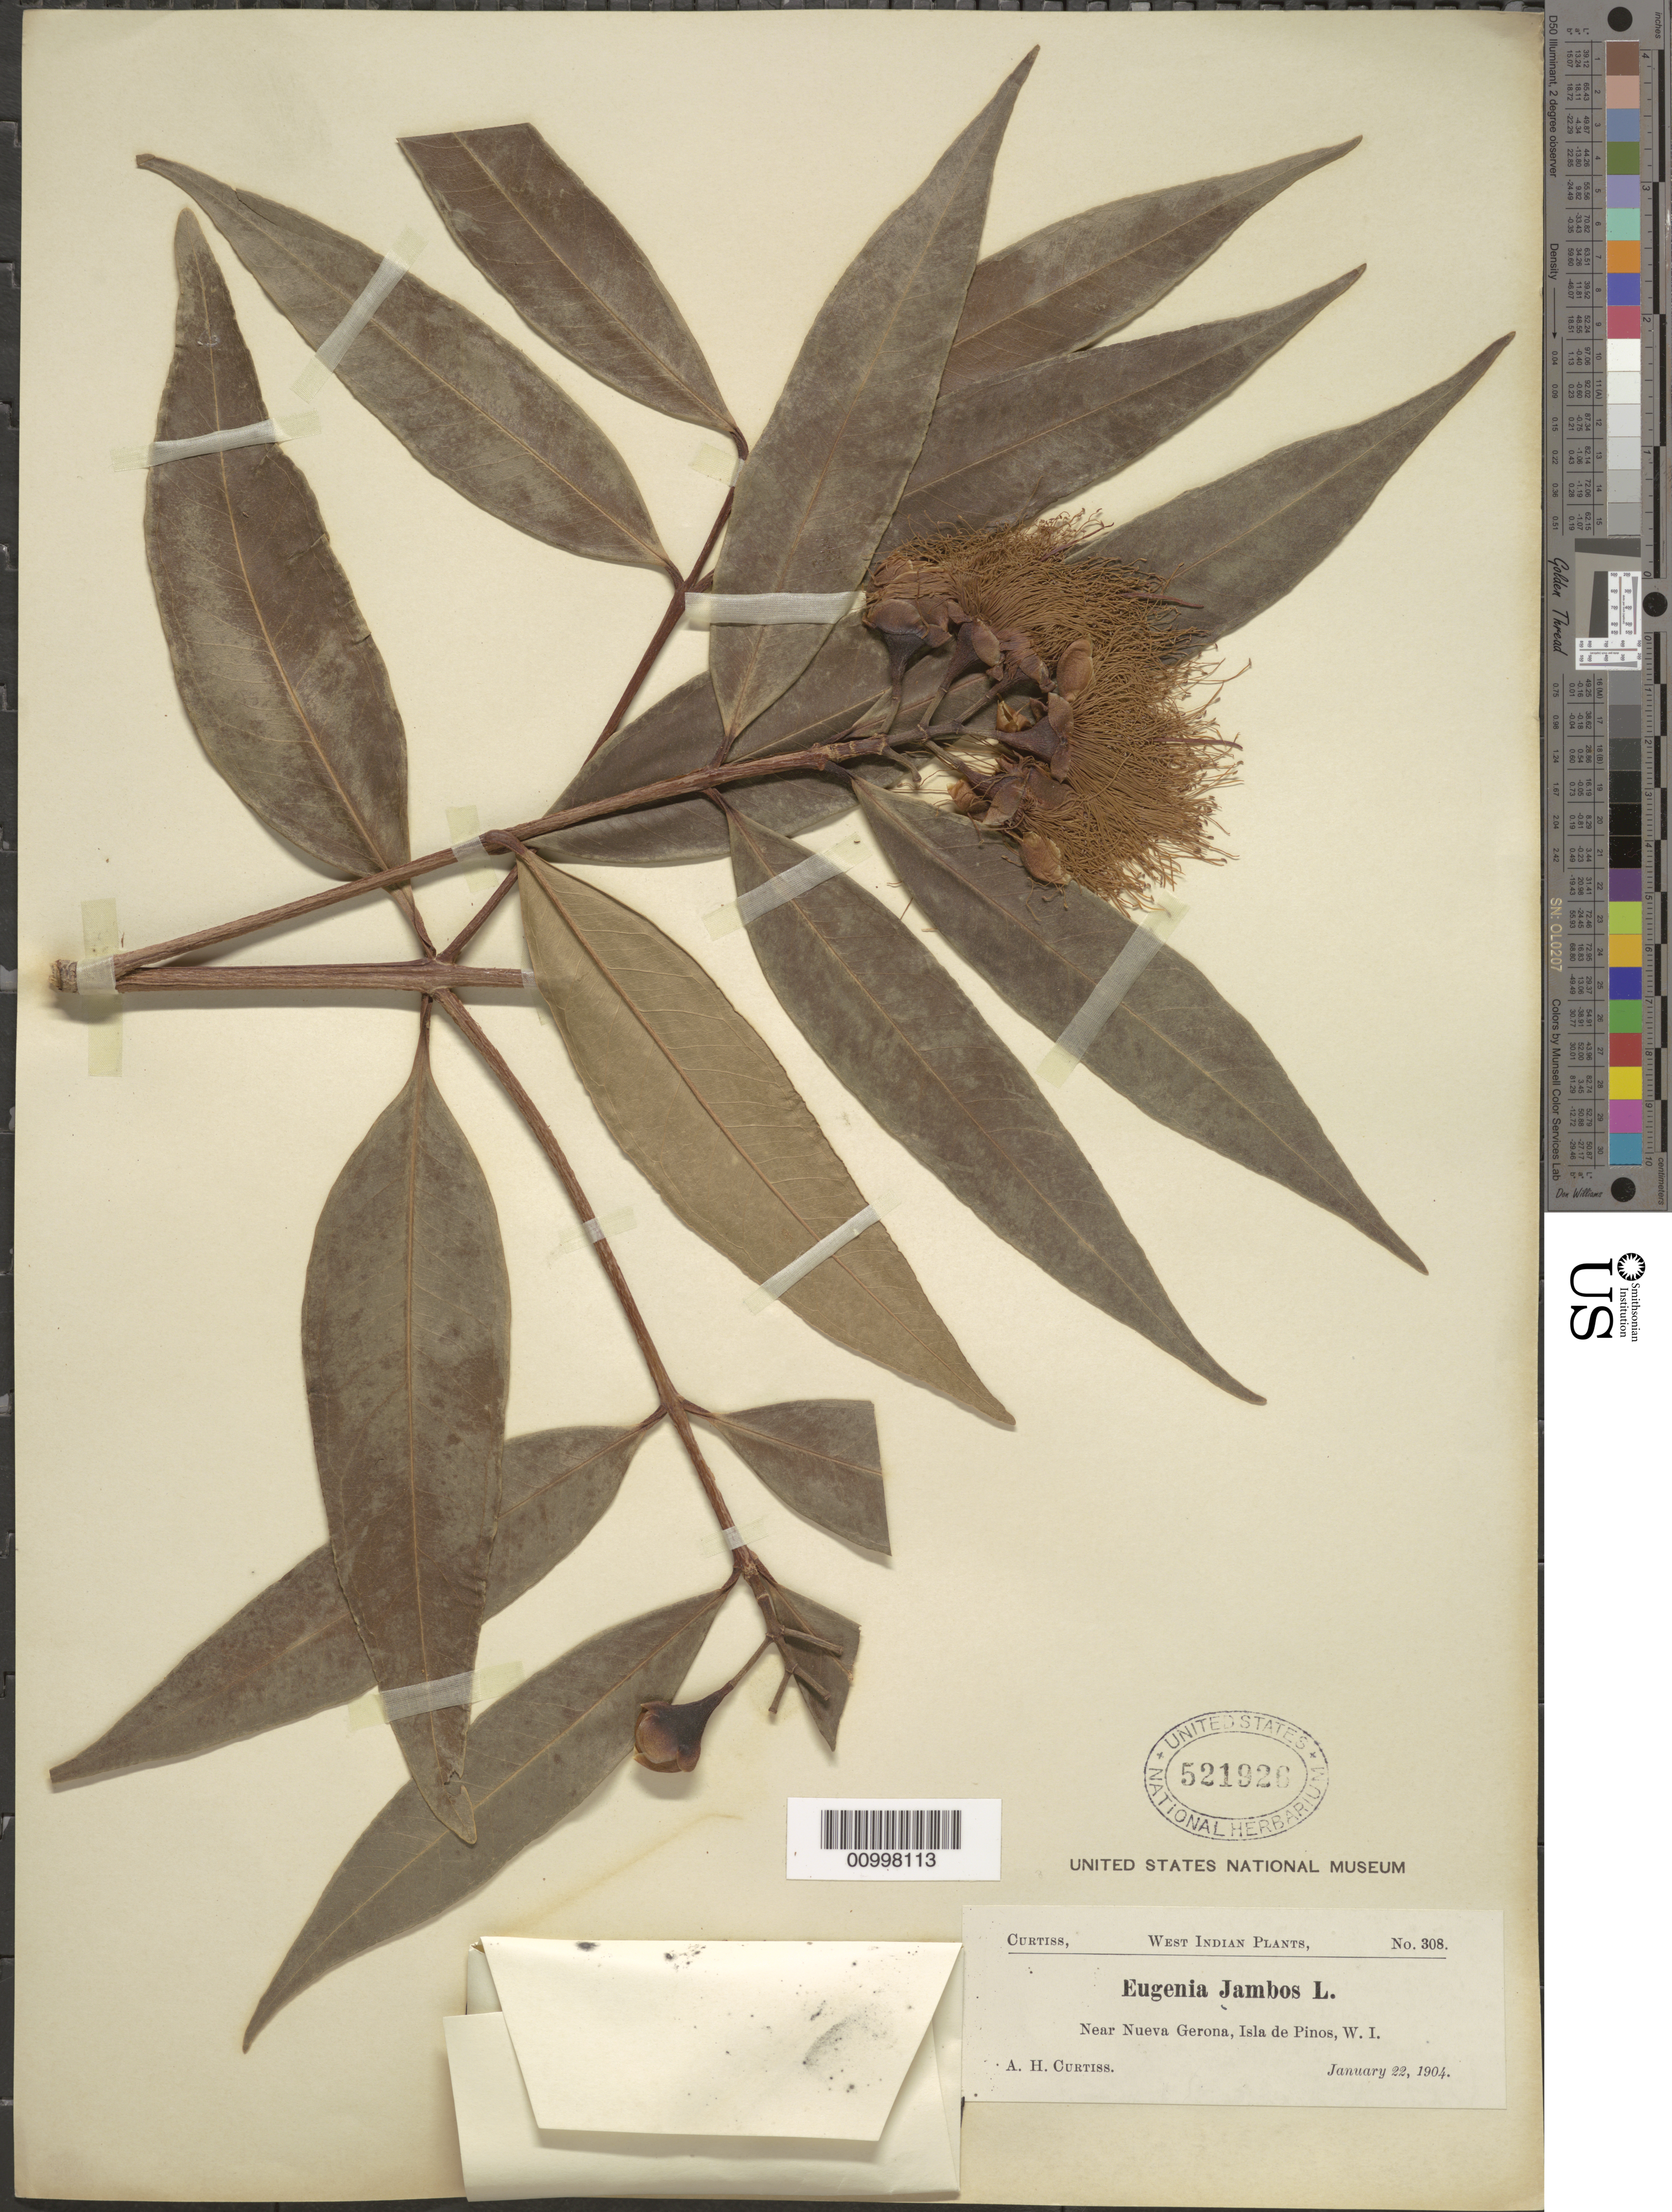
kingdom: Plantae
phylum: Tracheophyta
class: Magnoliopsida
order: Myrtales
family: Myrtaceae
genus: Syzygium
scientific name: Syzygium jambos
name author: (L.) Alston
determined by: Strong, Mark T., (BOT), Smithsonian Institution - National Museum of Natural History (UNITED STATES)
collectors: A. H. Curtiss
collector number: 308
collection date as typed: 22 Jan 1904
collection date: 1904-01-22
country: Cuba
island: Isla de la Juventud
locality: Isle of Pines, Near Nueva Gerona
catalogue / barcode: US 521926